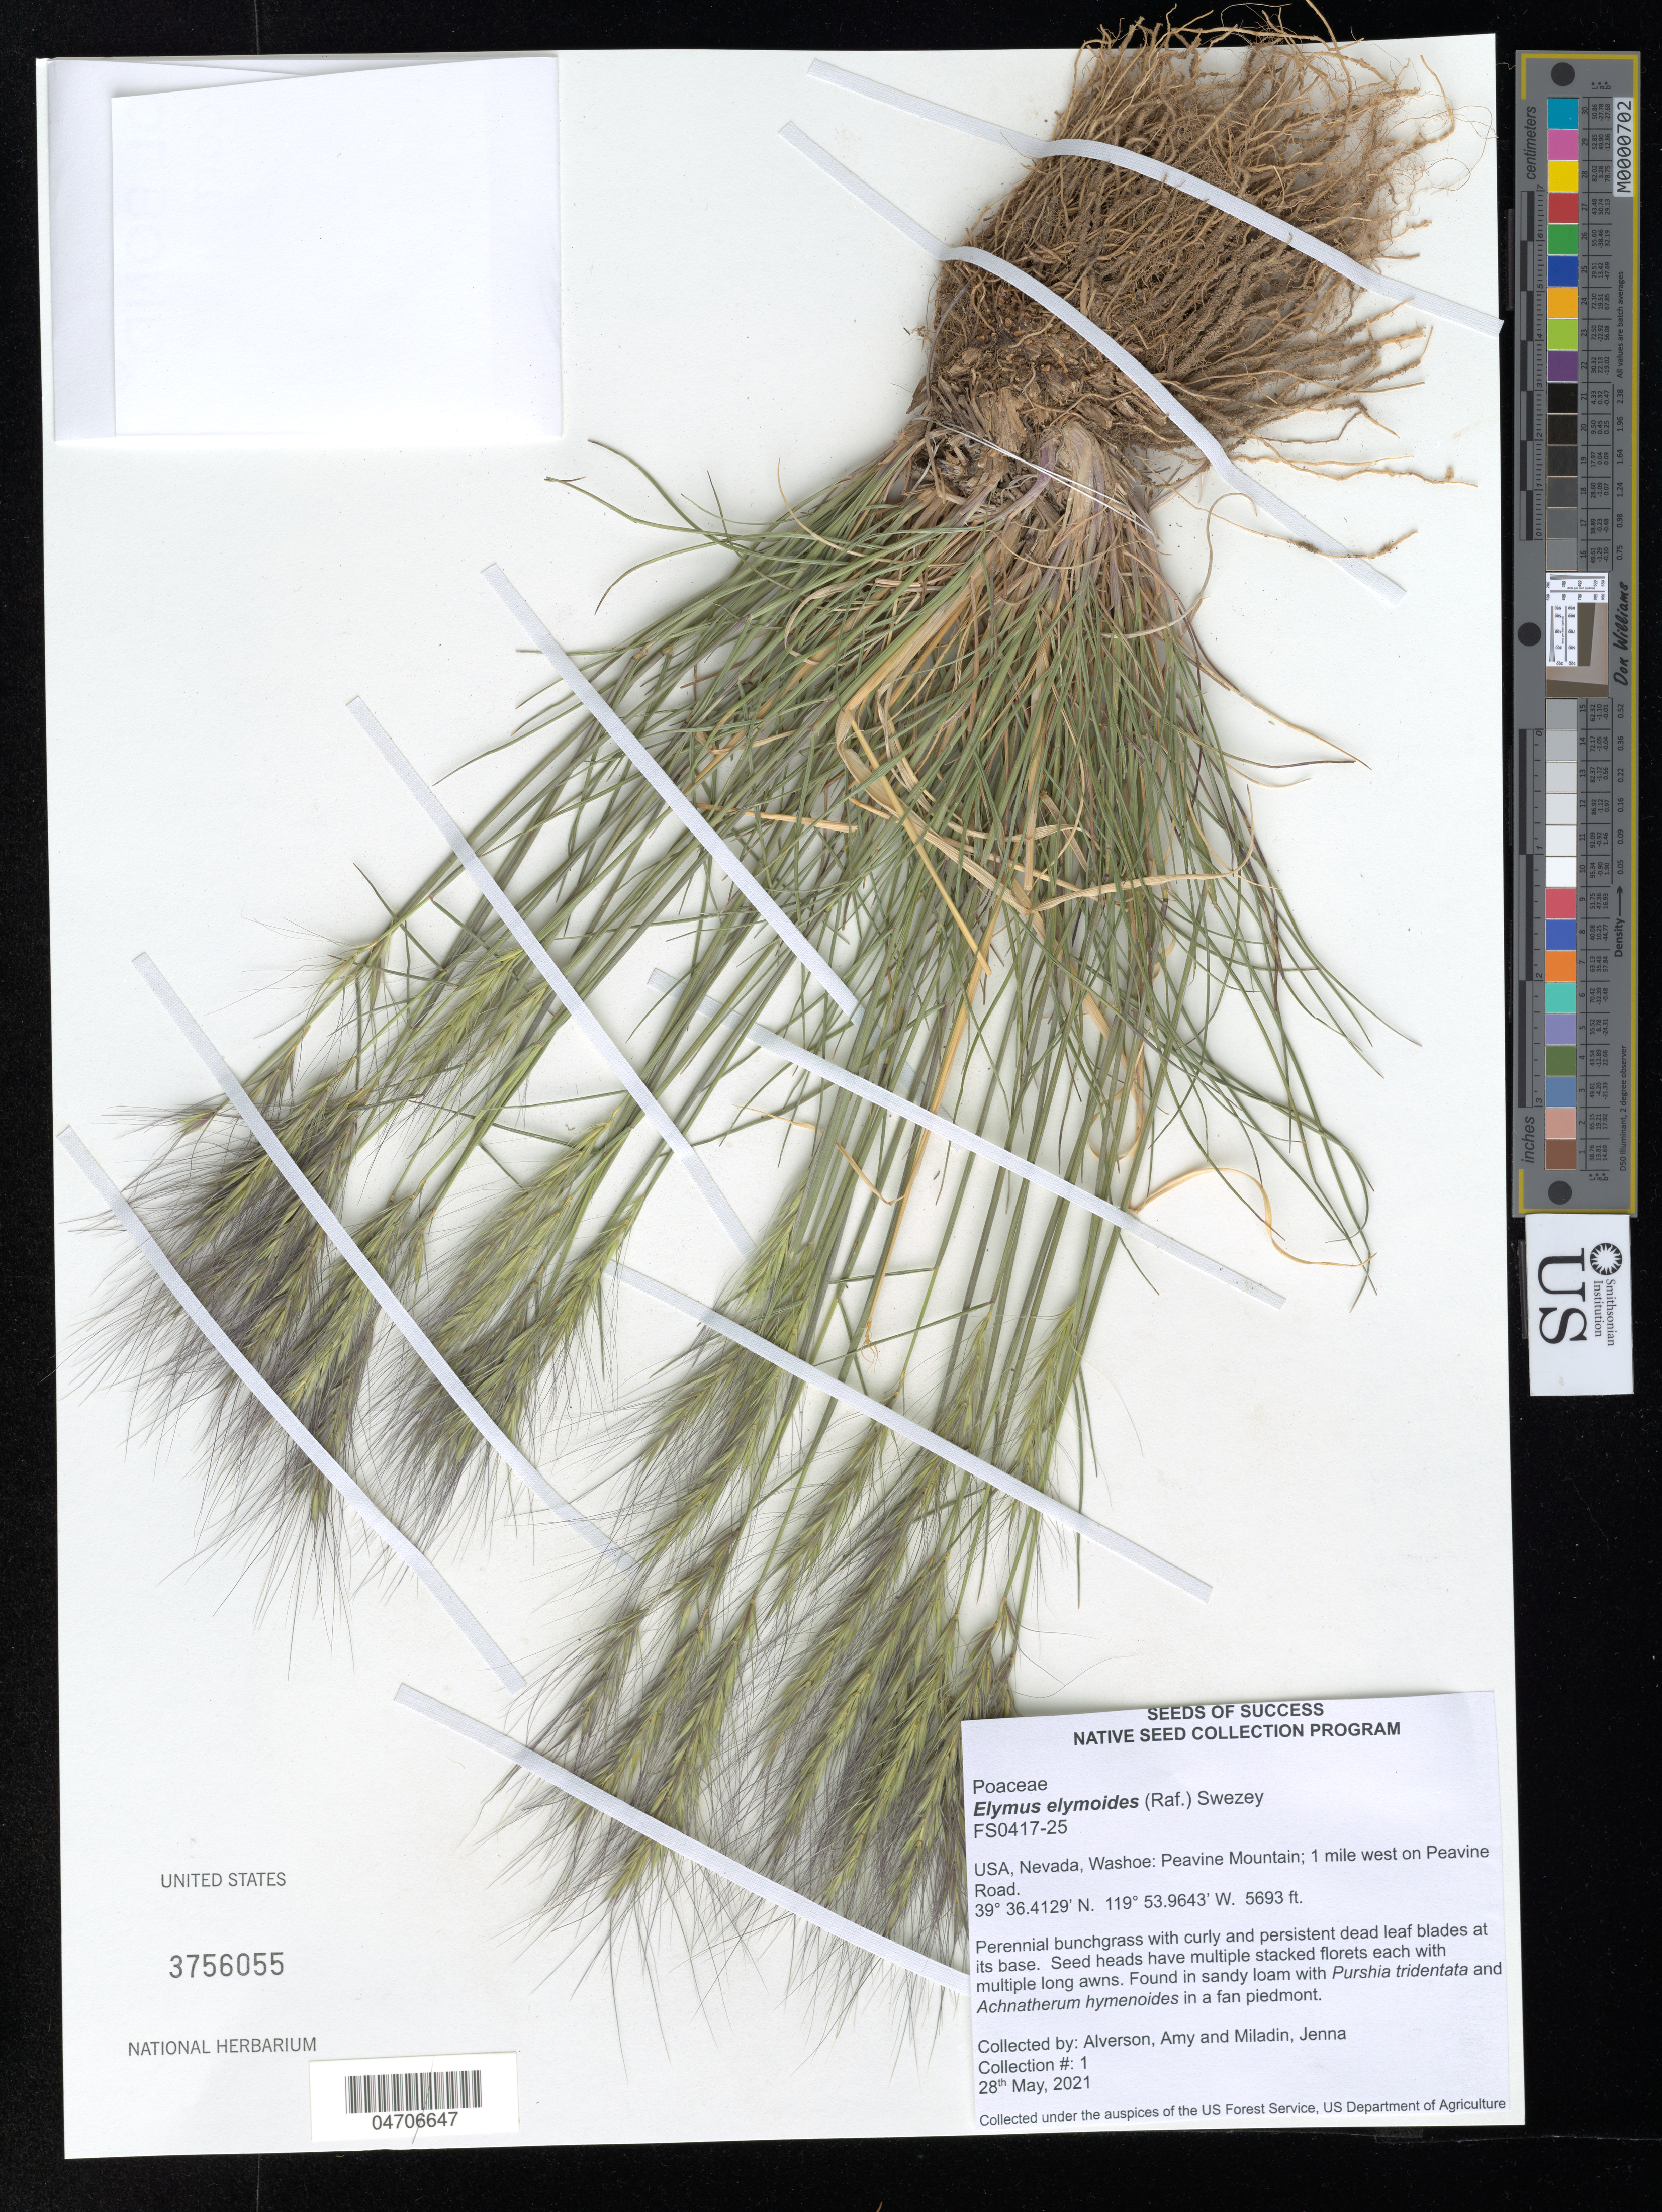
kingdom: Plantae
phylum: Tracheophyta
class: Liliopsida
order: Poales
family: Poaceae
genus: Elymus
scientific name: Elymus elymoides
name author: (Raf.) Swezey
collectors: A. Alverson & A. Whitzel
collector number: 1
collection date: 2021-05-28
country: United States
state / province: Nevada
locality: Washoe: Peavine Mountain; 1 mile west on Peavine Road.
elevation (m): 1735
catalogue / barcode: US 3756055